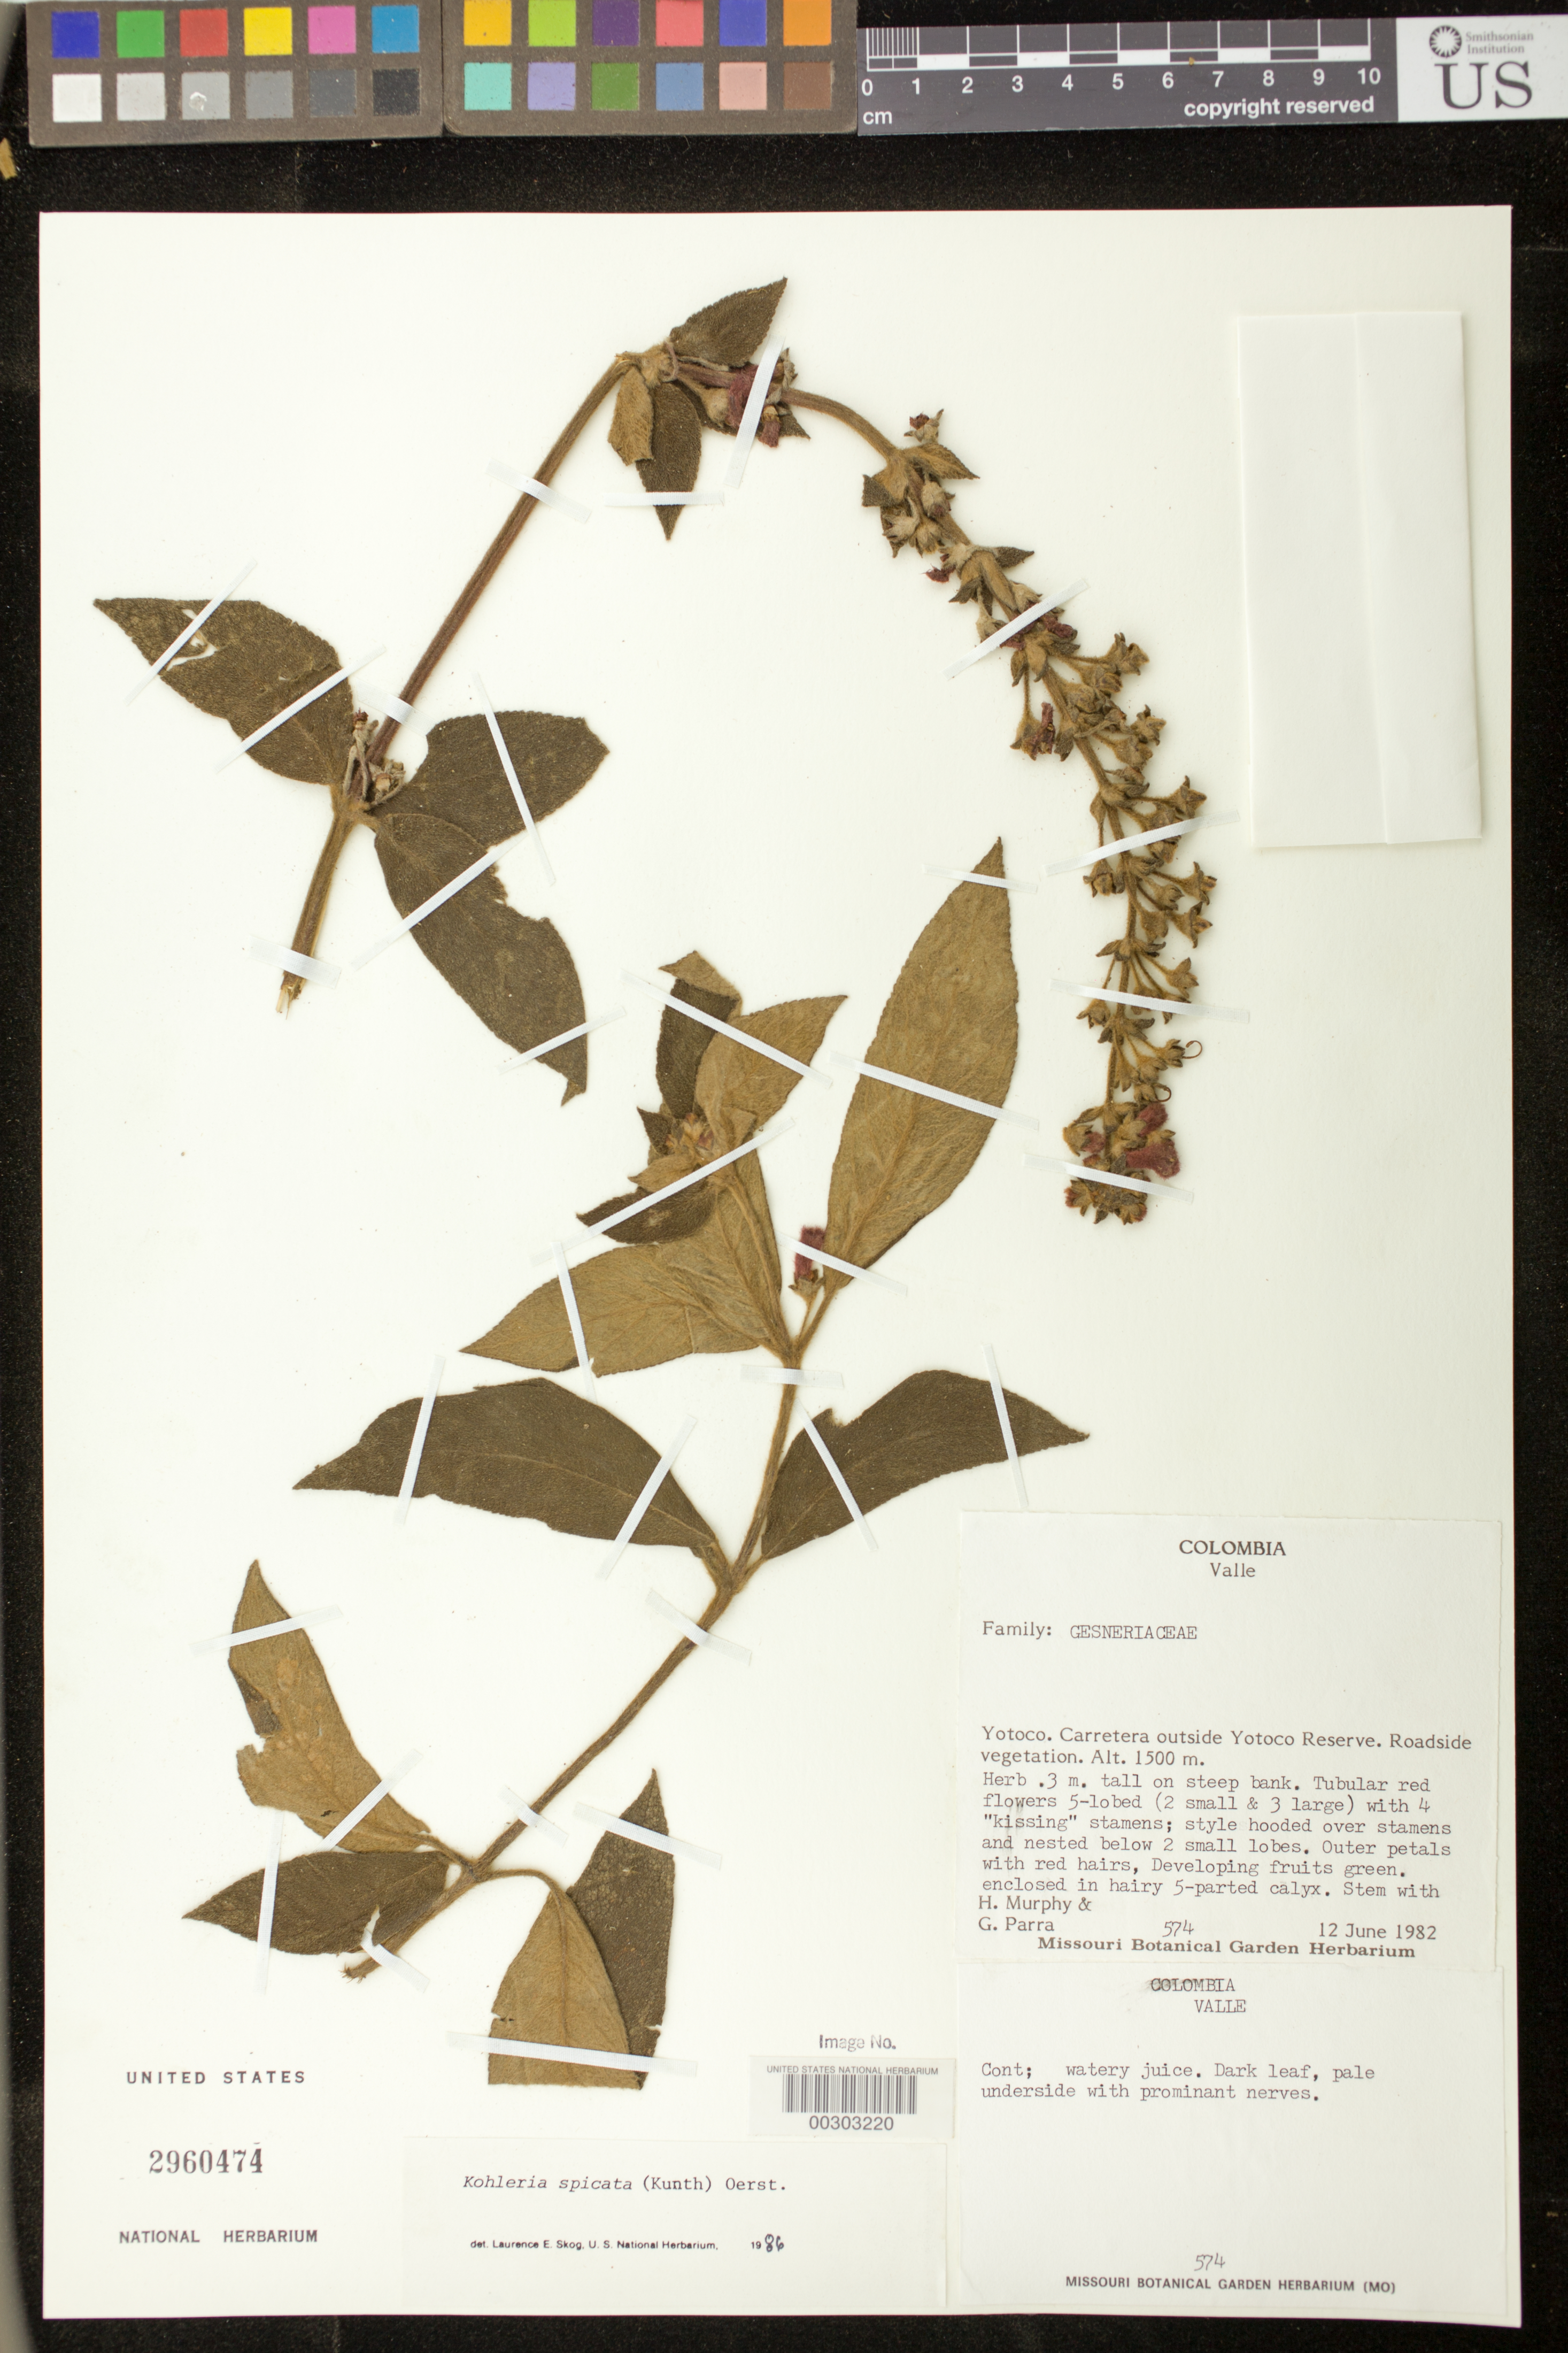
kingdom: Plantae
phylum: Tracheophyta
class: Magnoliopsida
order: Lamiales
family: Gesneriaceae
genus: Kohleria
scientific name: Kohleria spicata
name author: (Kunth) Oerst.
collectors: H. Murphy & G. Parra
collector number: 574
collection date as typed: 12 Jun 1982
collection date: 1982-06-12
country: Colombia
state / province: Valle del Cauca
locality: Yotoco, carretera outside Yotoco Reserve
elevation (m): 1500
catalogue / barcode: US 2960474